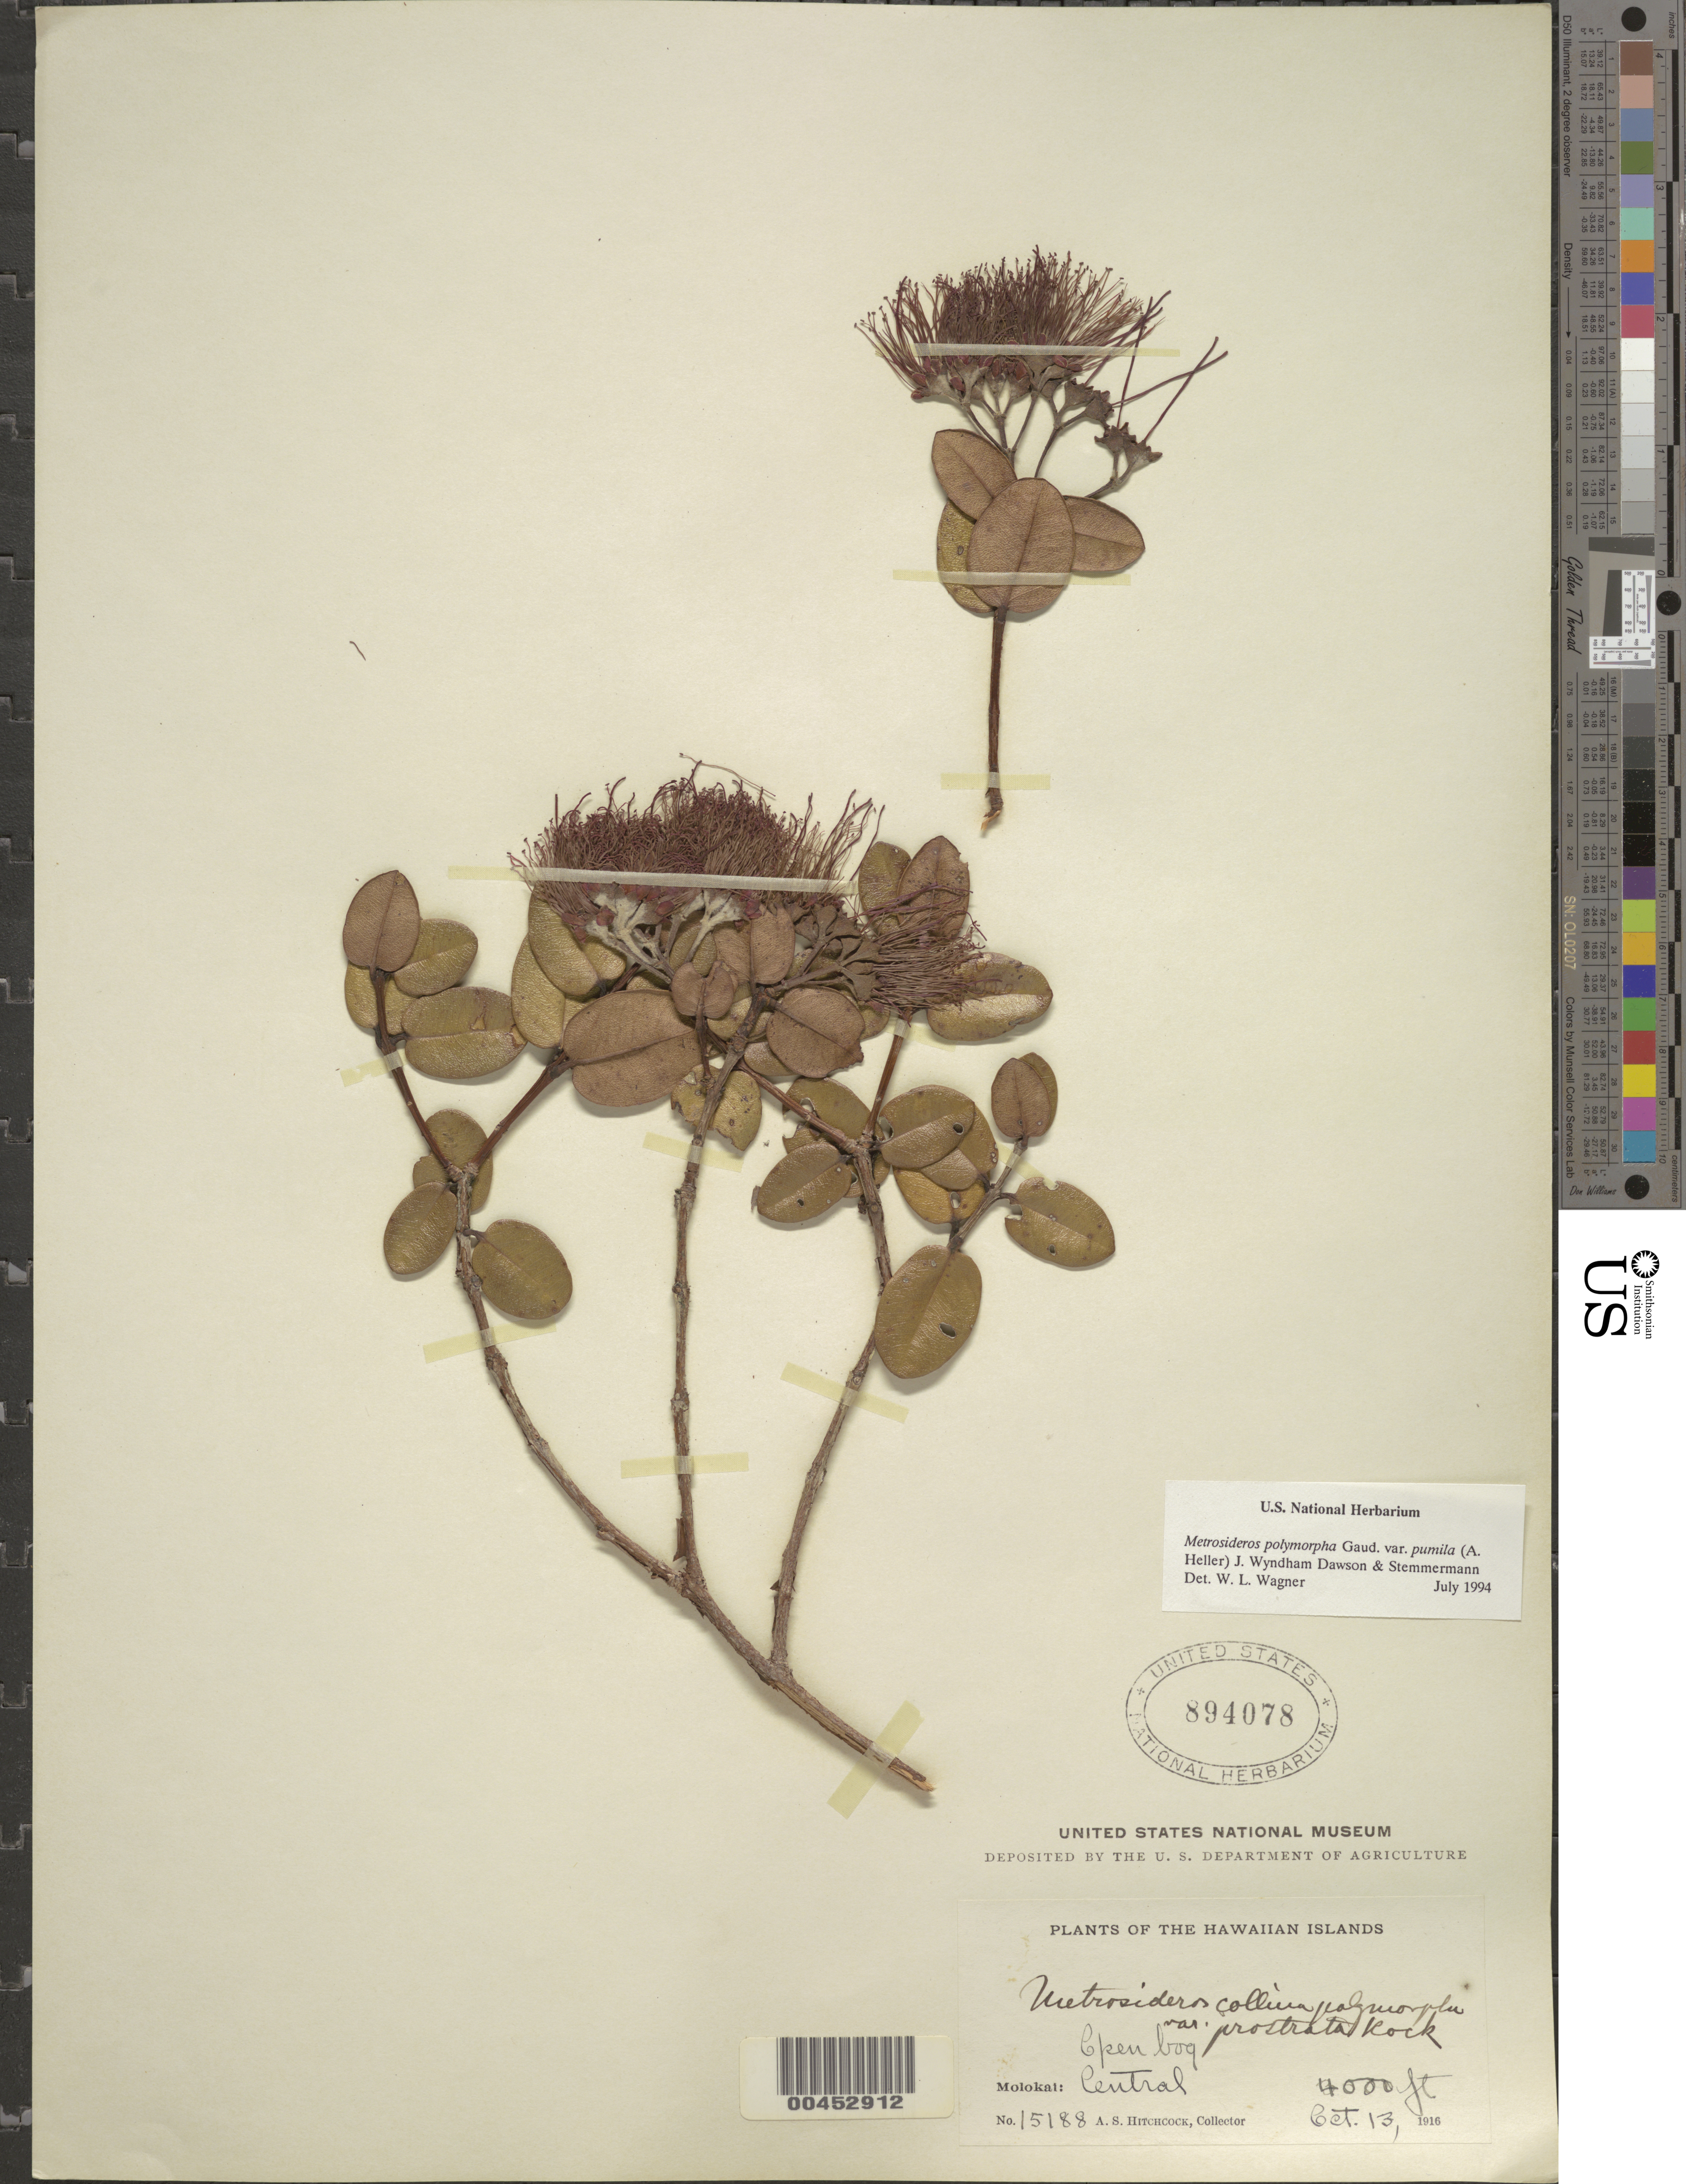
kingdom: Plantae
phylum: Tracheophyta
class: Magnoliopsida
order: Myrtales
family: Myrtaceae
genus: Metrosideros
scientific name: Metrosideros polymorpha var. pumila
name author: (A. Heller) J.W. Dawson & Stemmerm.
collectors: A. S. Hitchcock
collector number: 15188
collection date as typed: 13 Oct 1916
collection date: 1916-10-13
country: United States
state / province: Hawaii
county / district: Maui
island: Moloka'i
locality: Central Molokai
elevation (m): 1219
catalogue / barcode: US 894078